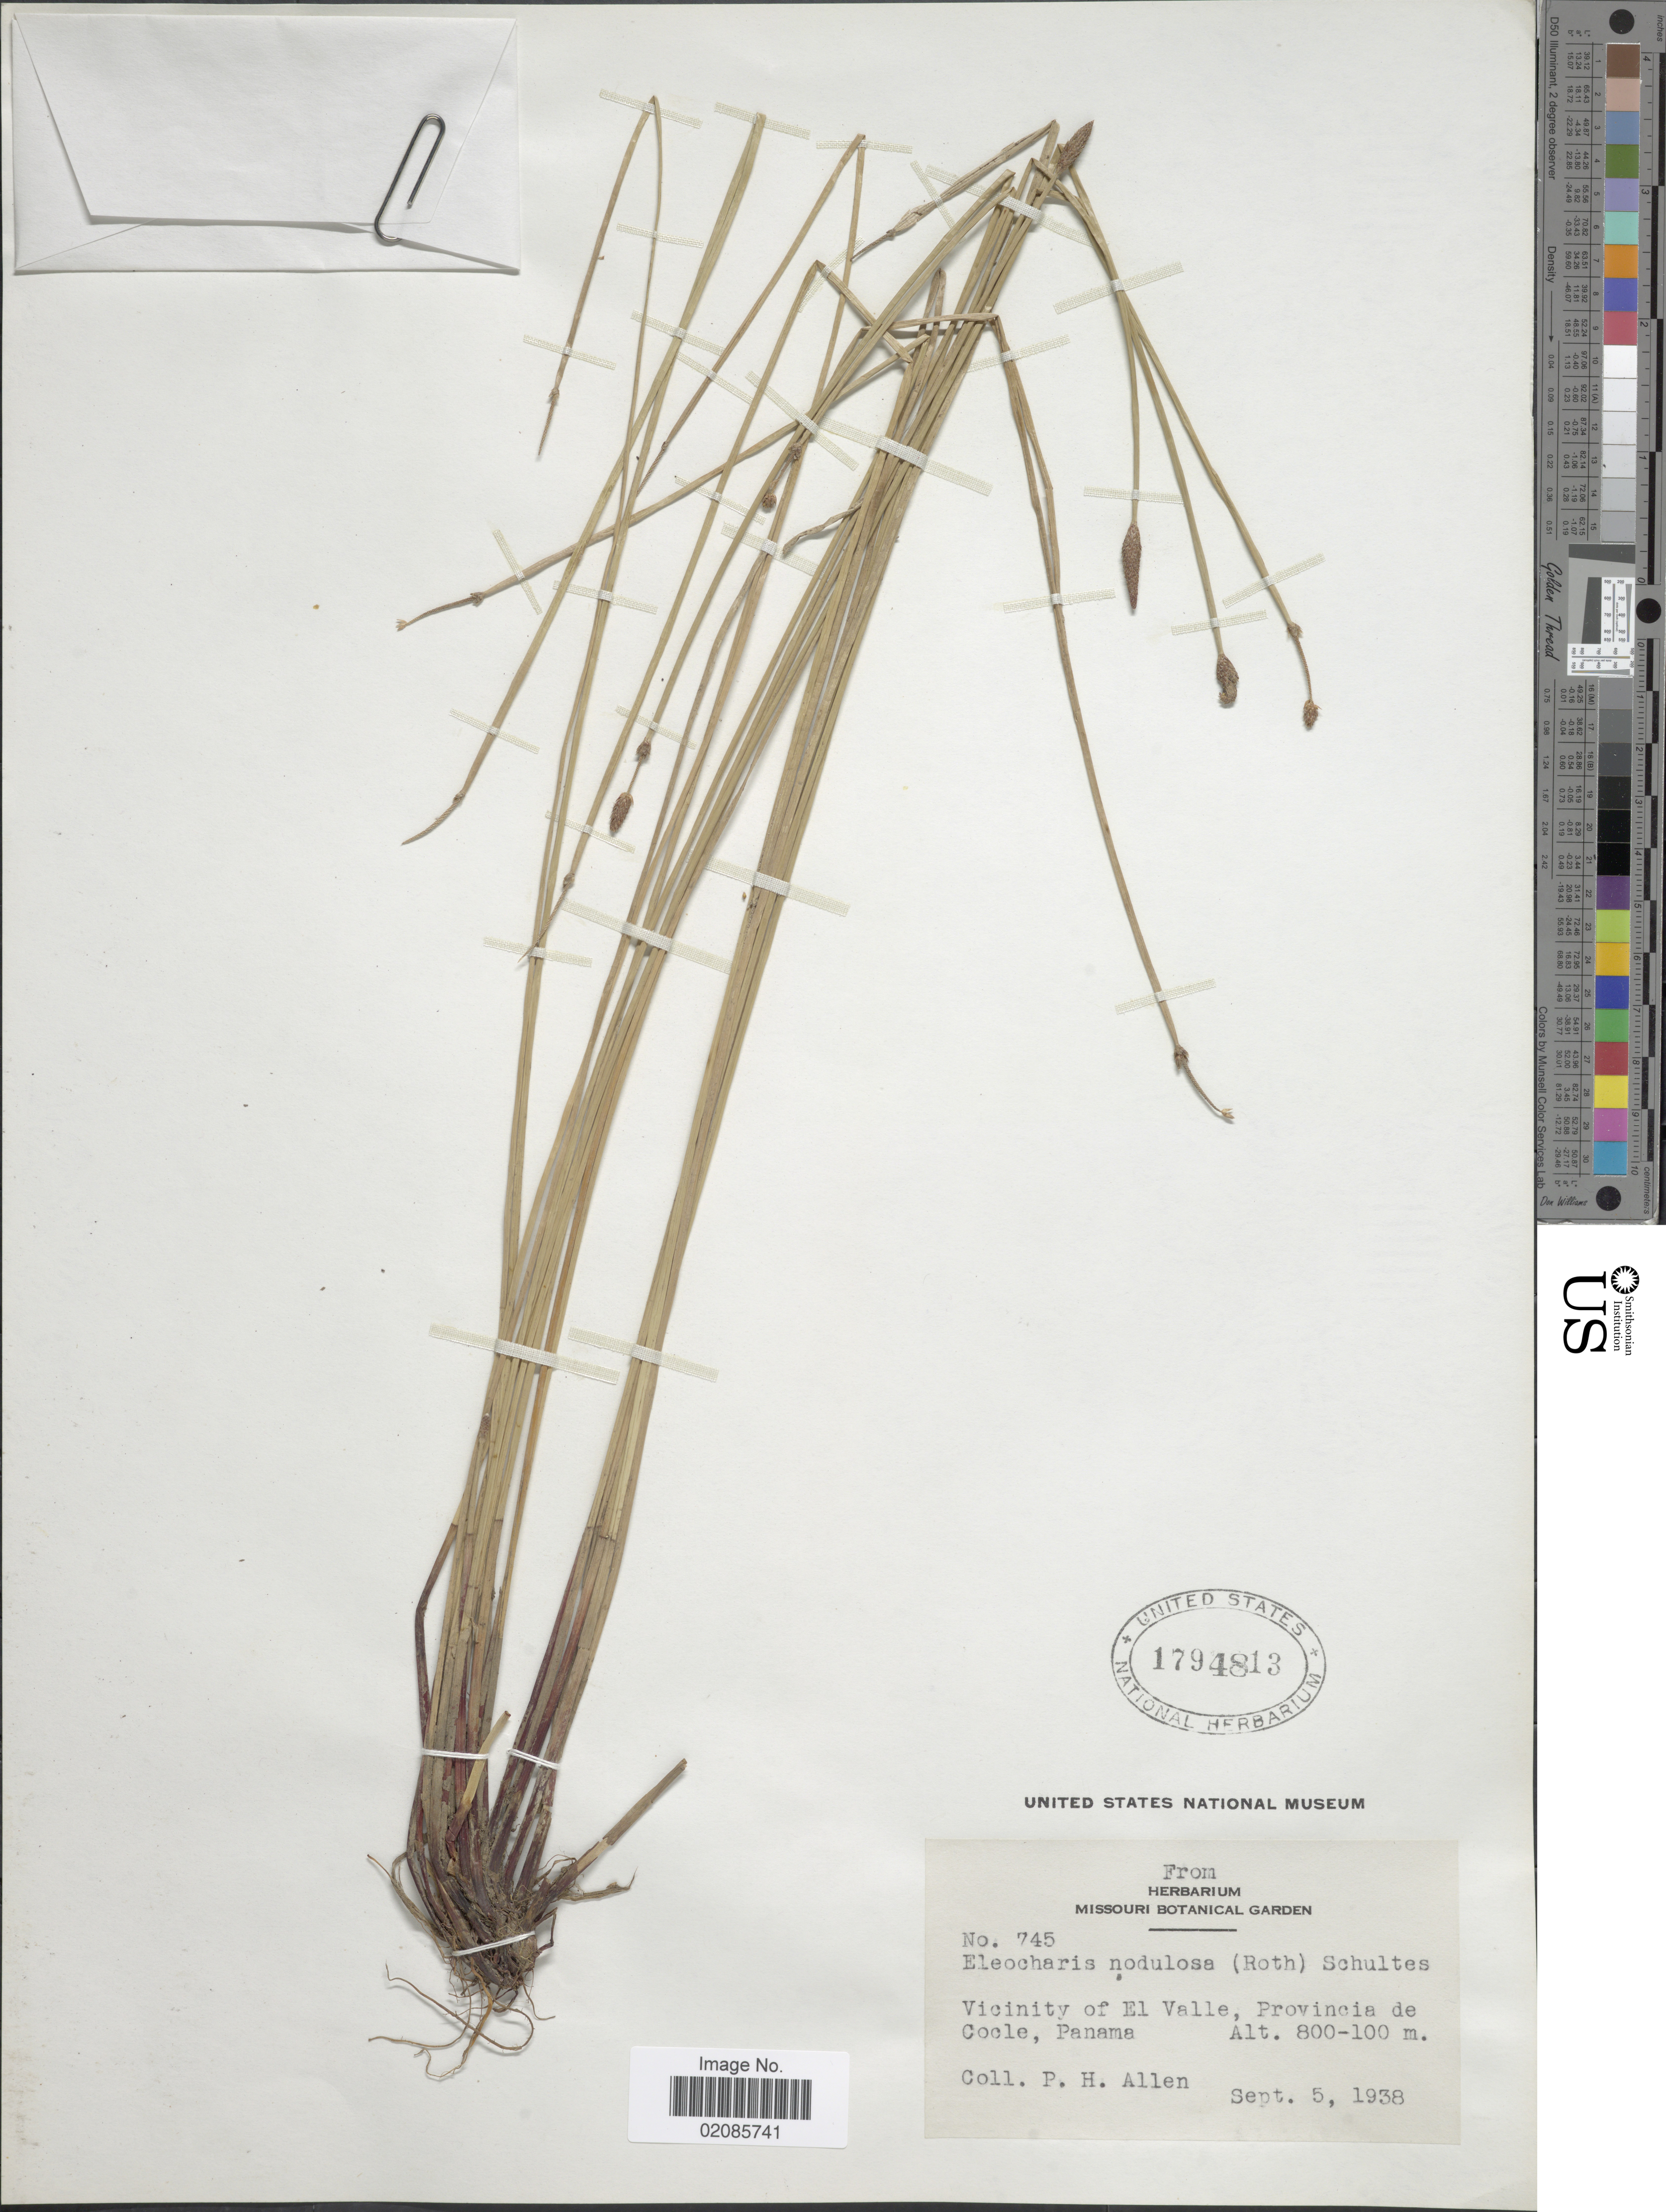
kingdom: Plantae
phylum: Tracheophyta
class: Liliopsida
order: Poales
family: Cyperaceae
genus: Eleocharis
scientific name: Eleocharis montana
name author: (Kunth) Roem. & Schult.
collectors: P. H. Allen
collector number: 745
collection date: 1938-09-05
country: Panama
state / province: Coclé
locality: Vicinity of El Valle.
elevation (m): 100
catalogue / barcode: US 1794813